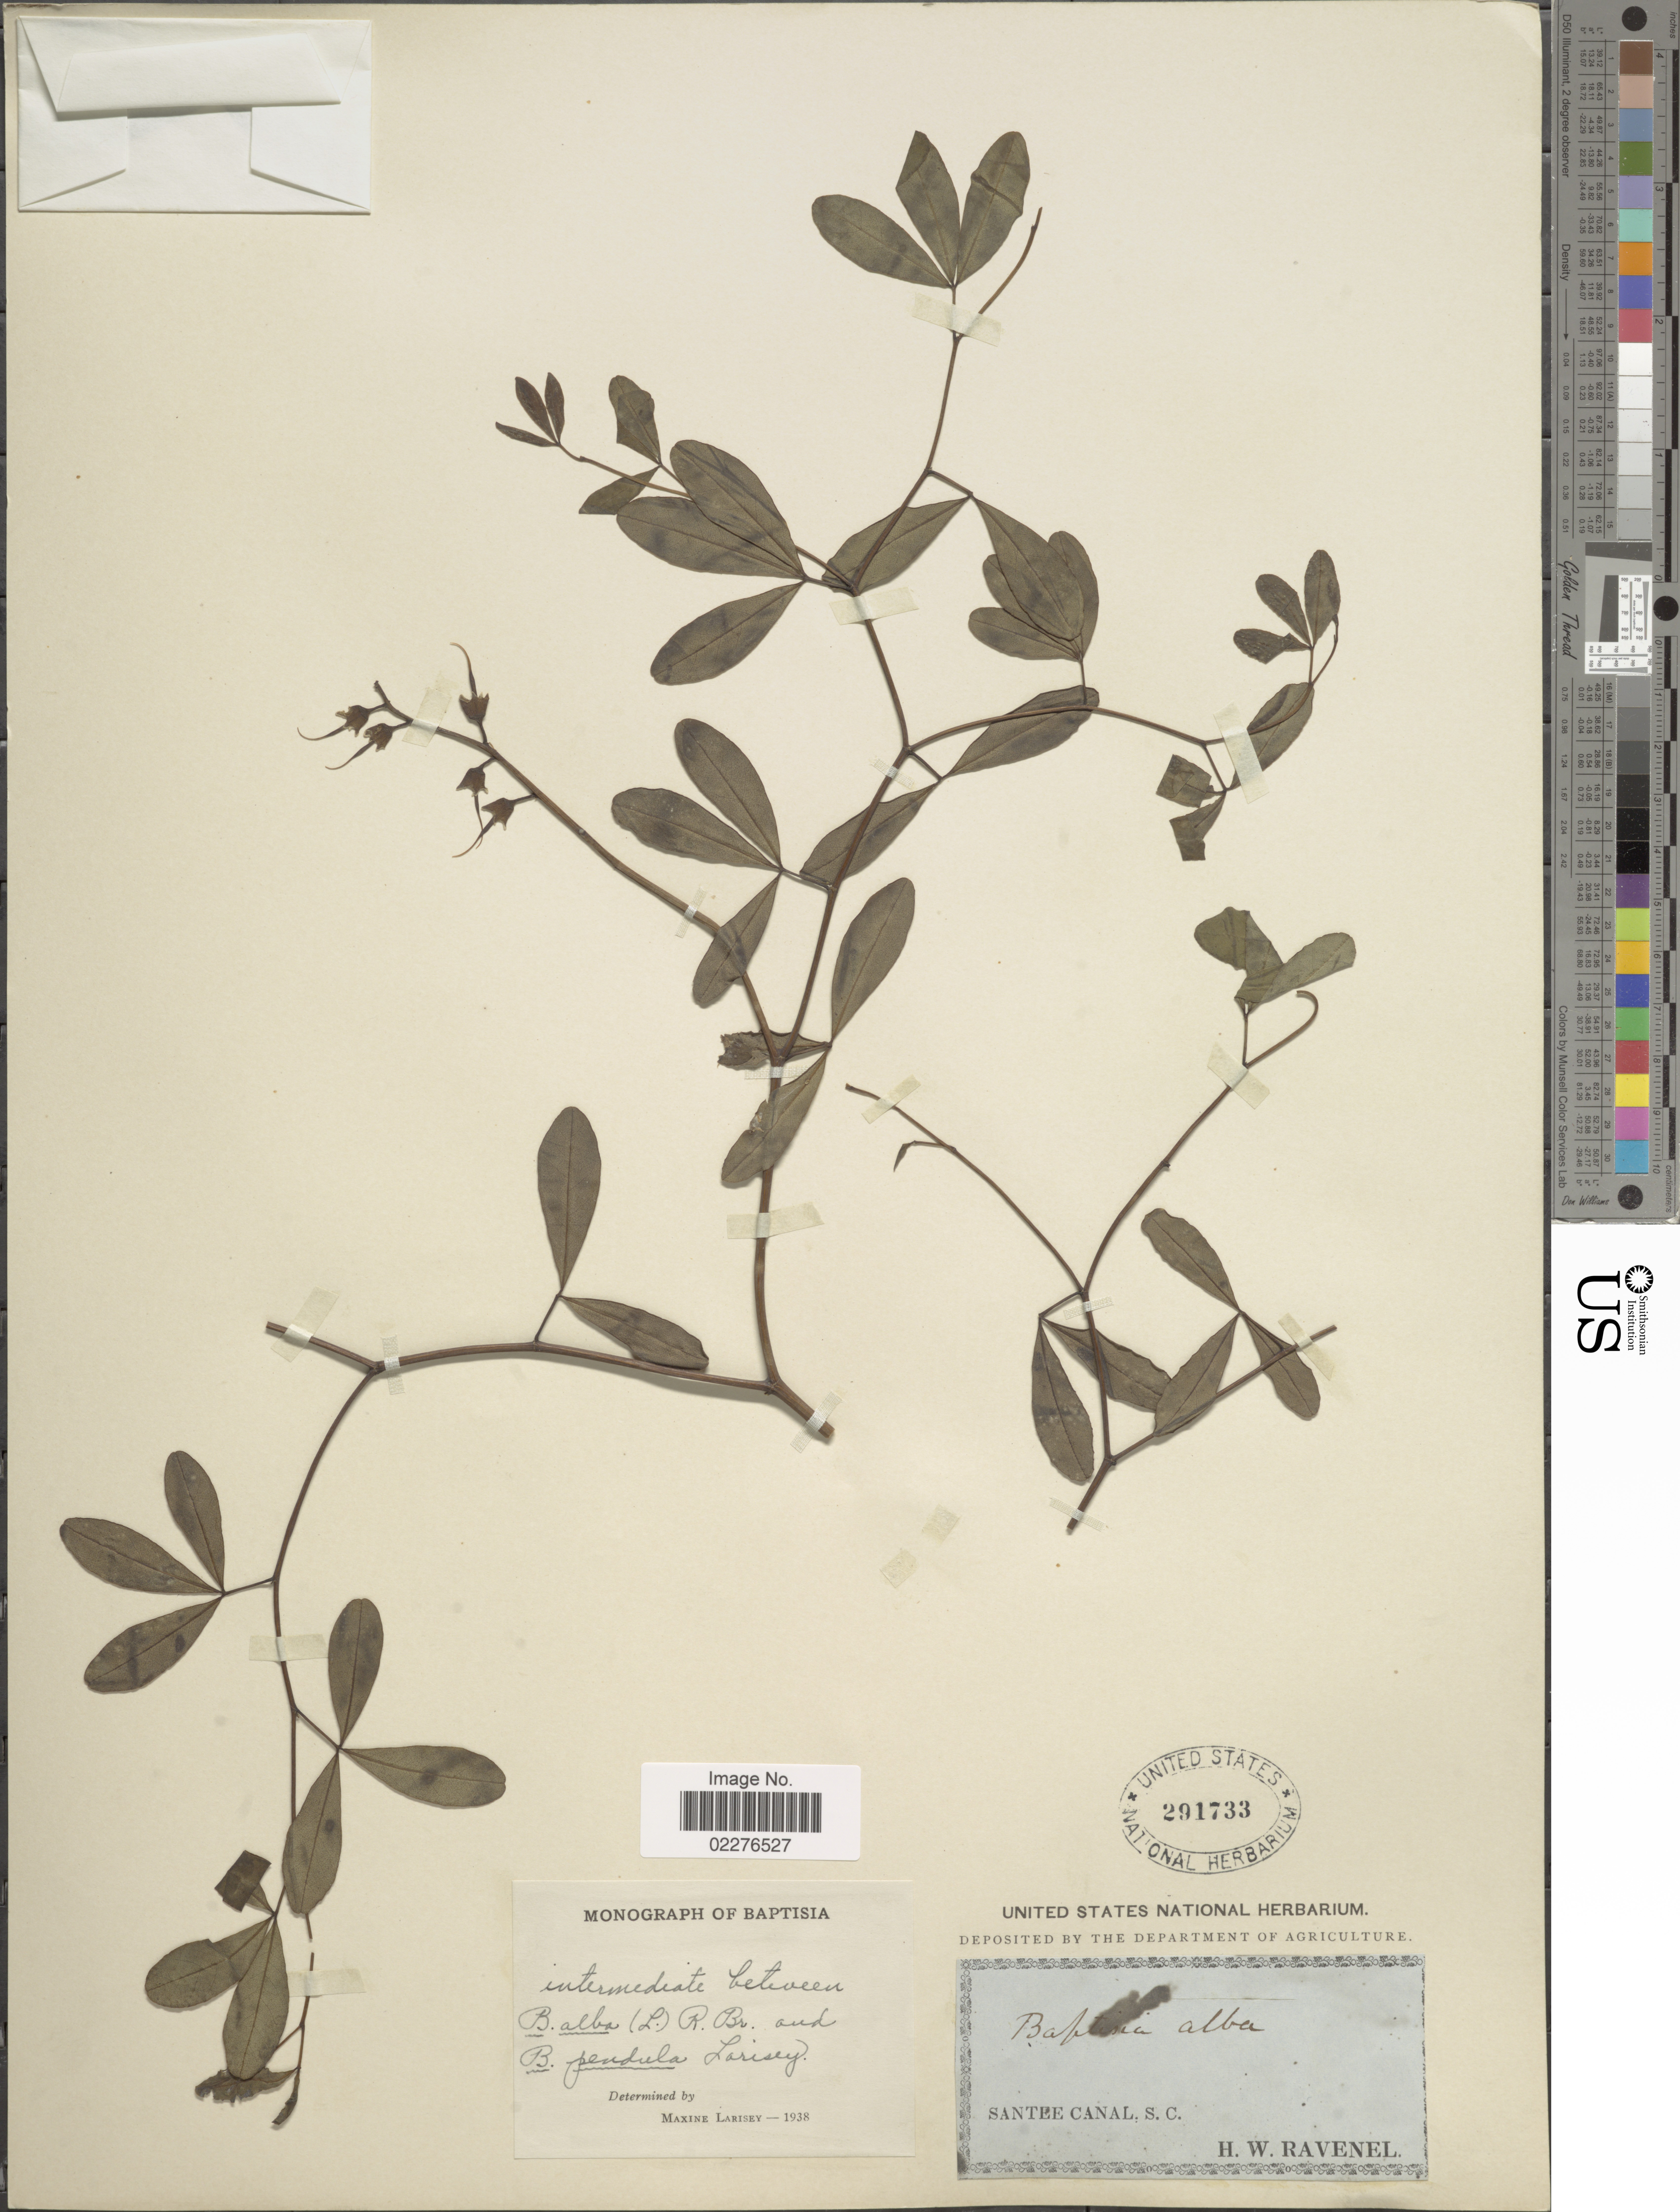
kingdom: Plantae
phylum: Tracheophyta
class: Magnoliopsida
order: Fabales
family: Fabaceae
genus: Baptisia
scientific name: Baptisia alba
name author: (L.) Vent.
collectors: H. Ravenel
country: United States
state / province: South Carolina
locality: Santee canal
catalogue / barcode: US 291733